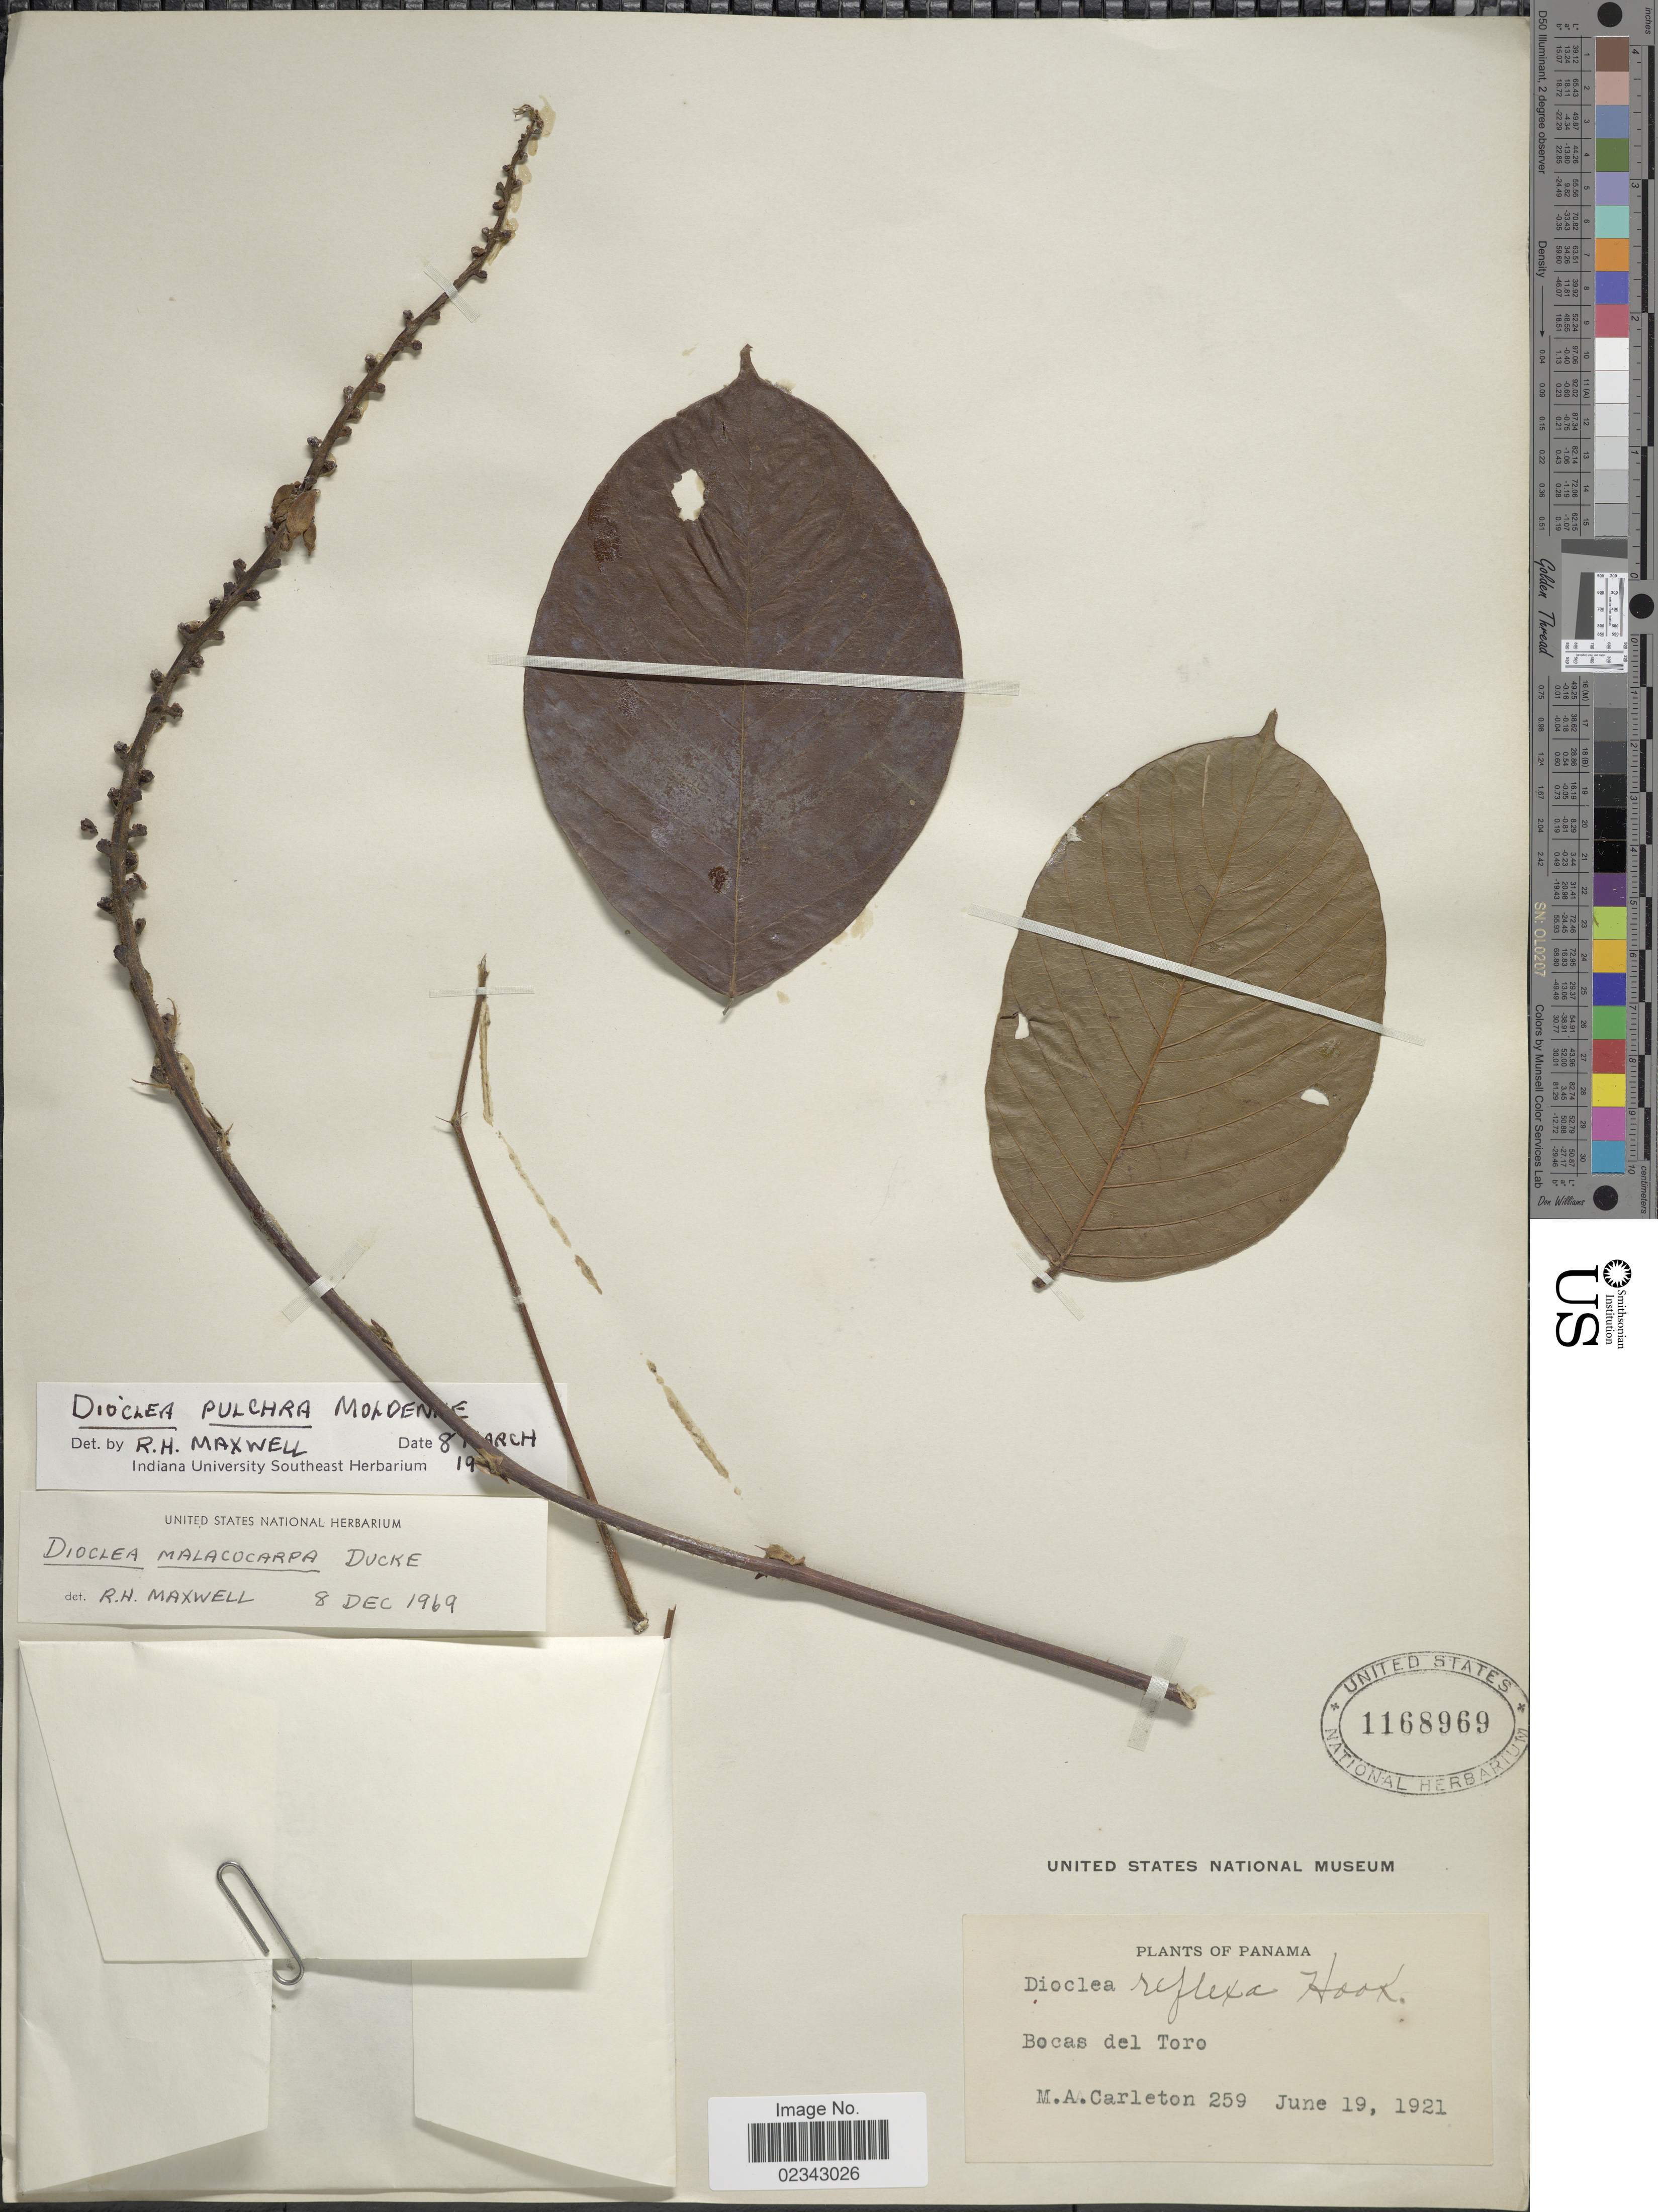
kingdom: Plantae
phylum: Tracheophyta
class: Magnoliopsida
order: Fabales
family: Fabaceae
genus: Macropsychanthus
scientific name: Macropsychanthus pulcher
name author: (Moldenke) L.P. Queiroz & Snak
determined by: Strong, Mark T., (BOT), Smithsonian Institution - National Museum of Natural History (UNITED STATES)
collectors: M. A. Carleton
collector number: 259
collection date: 1921-06-19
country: Panama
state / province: Bocas del Toro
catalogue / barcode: US 1168969